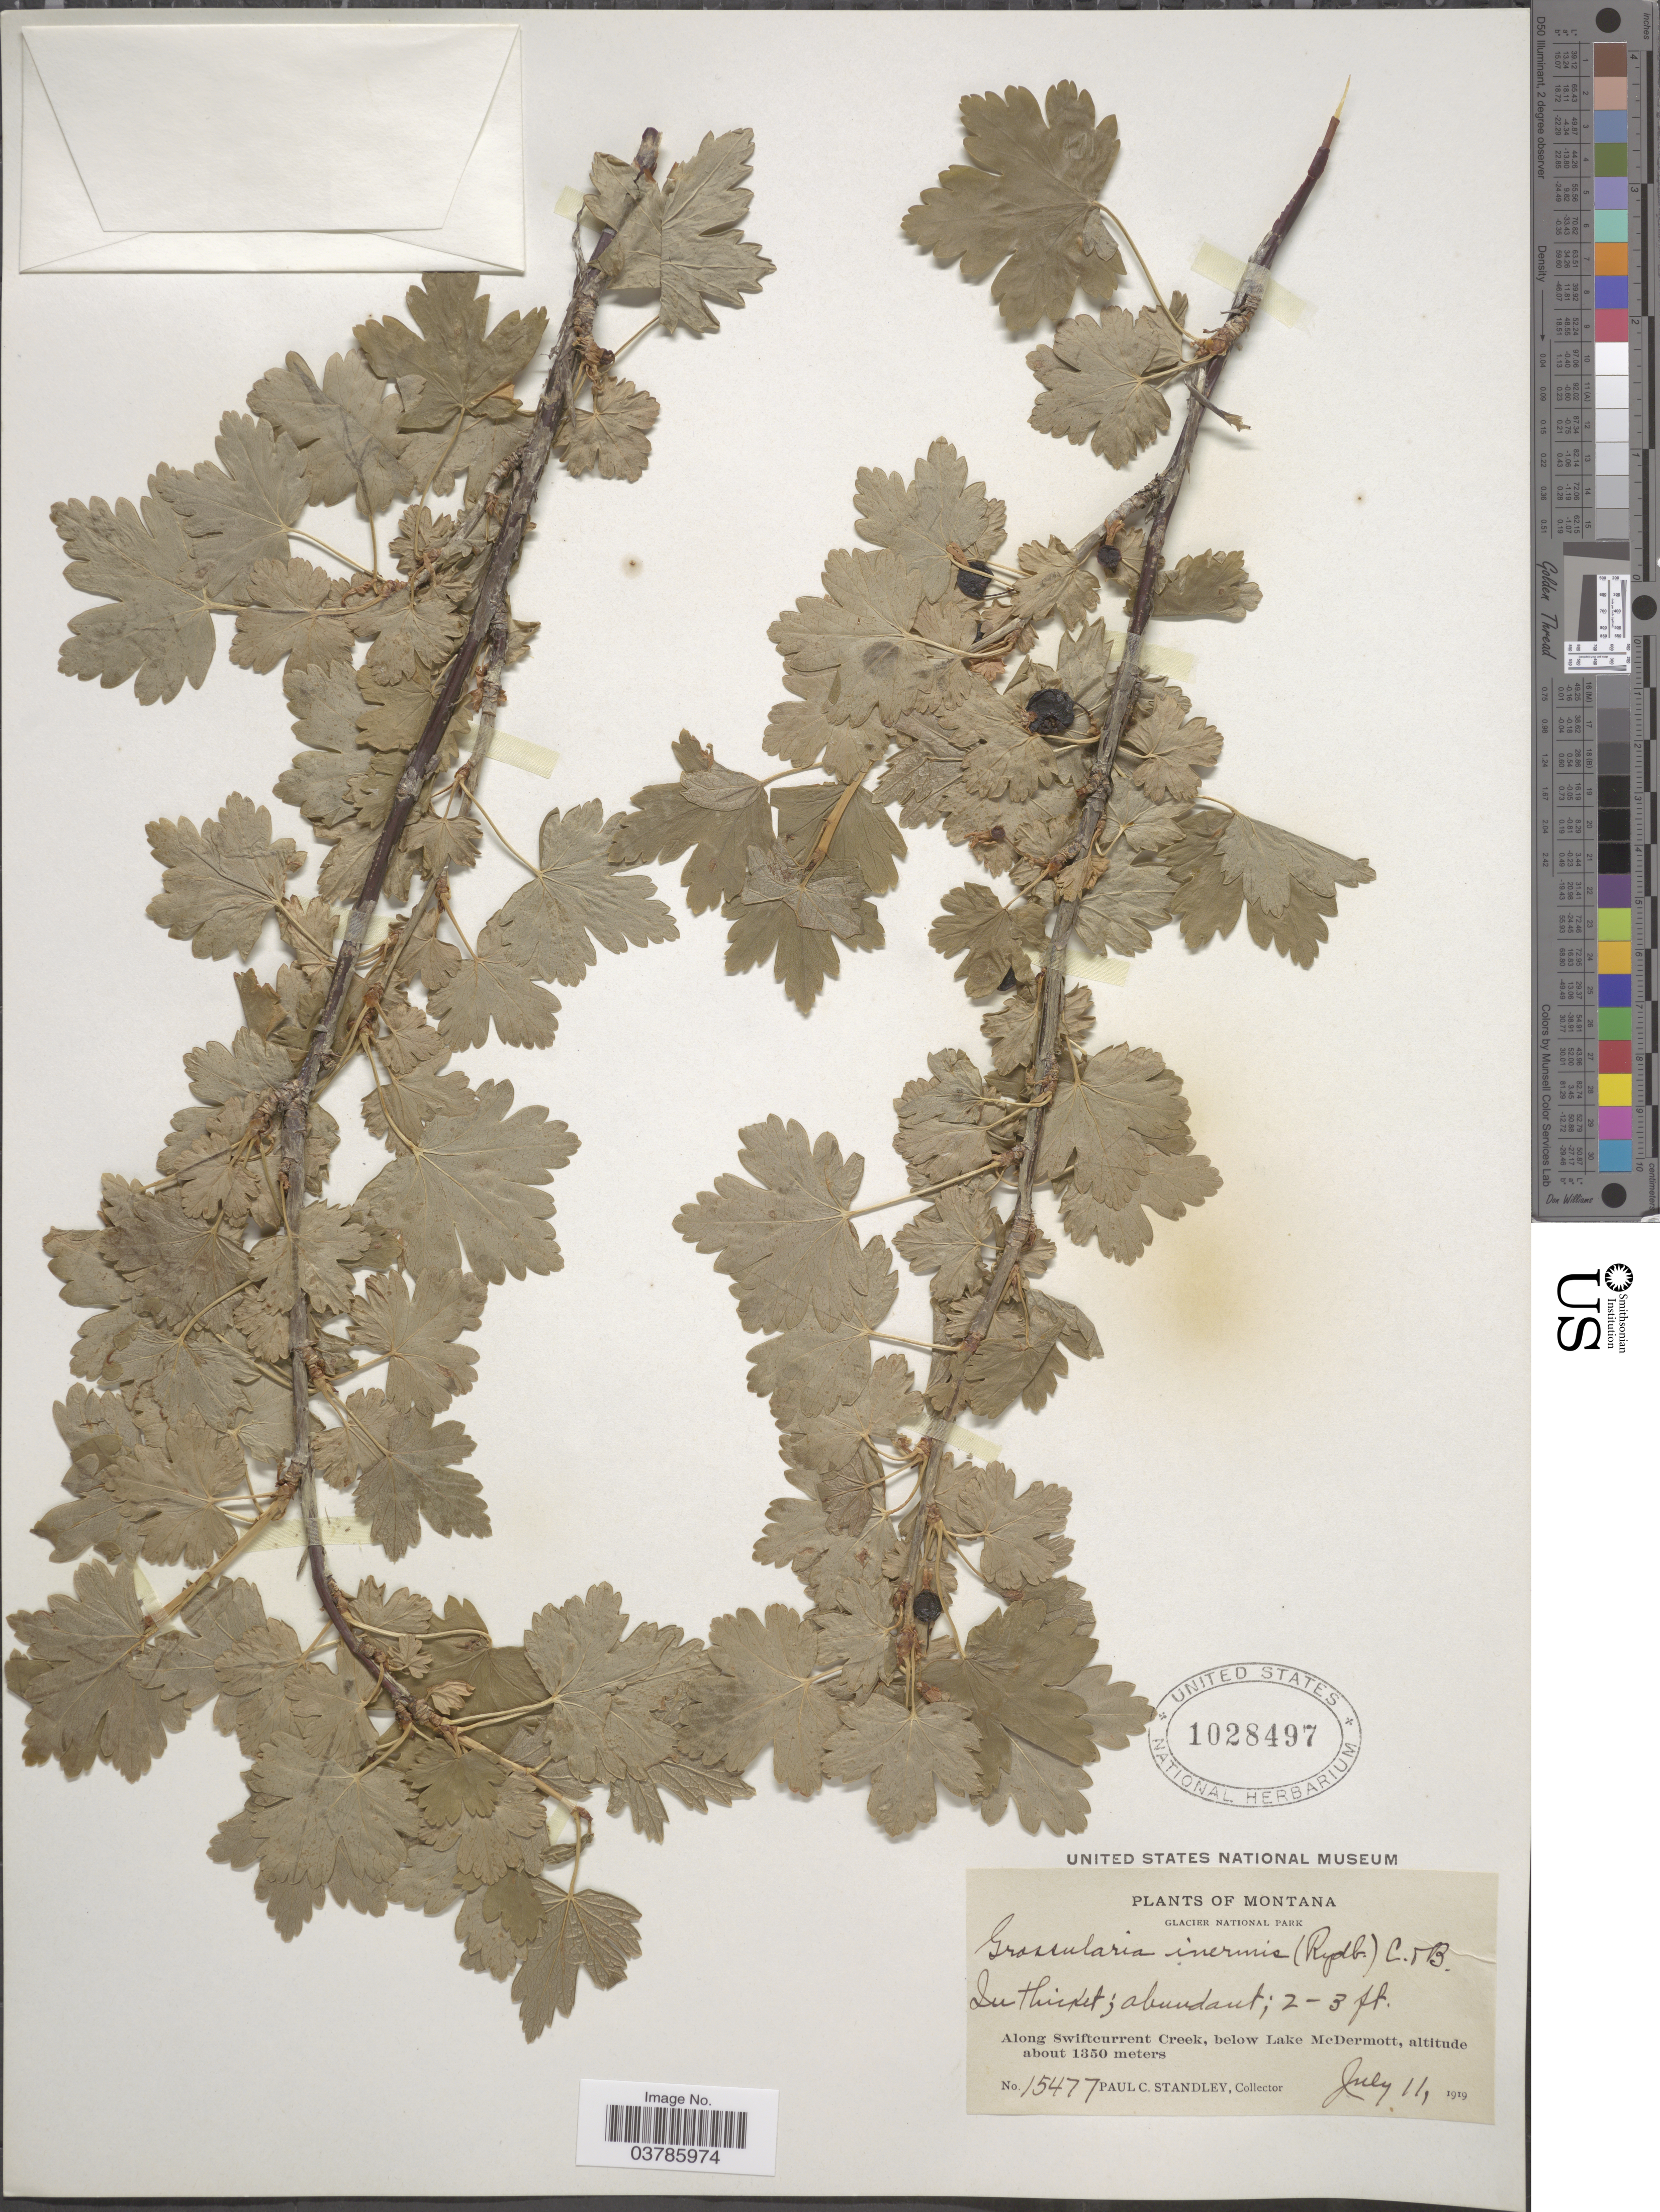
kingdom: Plantae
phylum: Tracheophyta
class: Magnoliopsida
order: Saxifragales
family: Grossulariaceae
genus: Ribes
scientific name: Ribes inerme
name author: Rydb.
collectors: P. C. Standley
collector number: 15477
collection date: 1919-07-11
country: United States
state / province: Montana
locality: Glacier National Park. Along Swiftcurrent Creek, below Lake McDermott.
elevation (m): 1350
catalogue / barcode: US 1028497